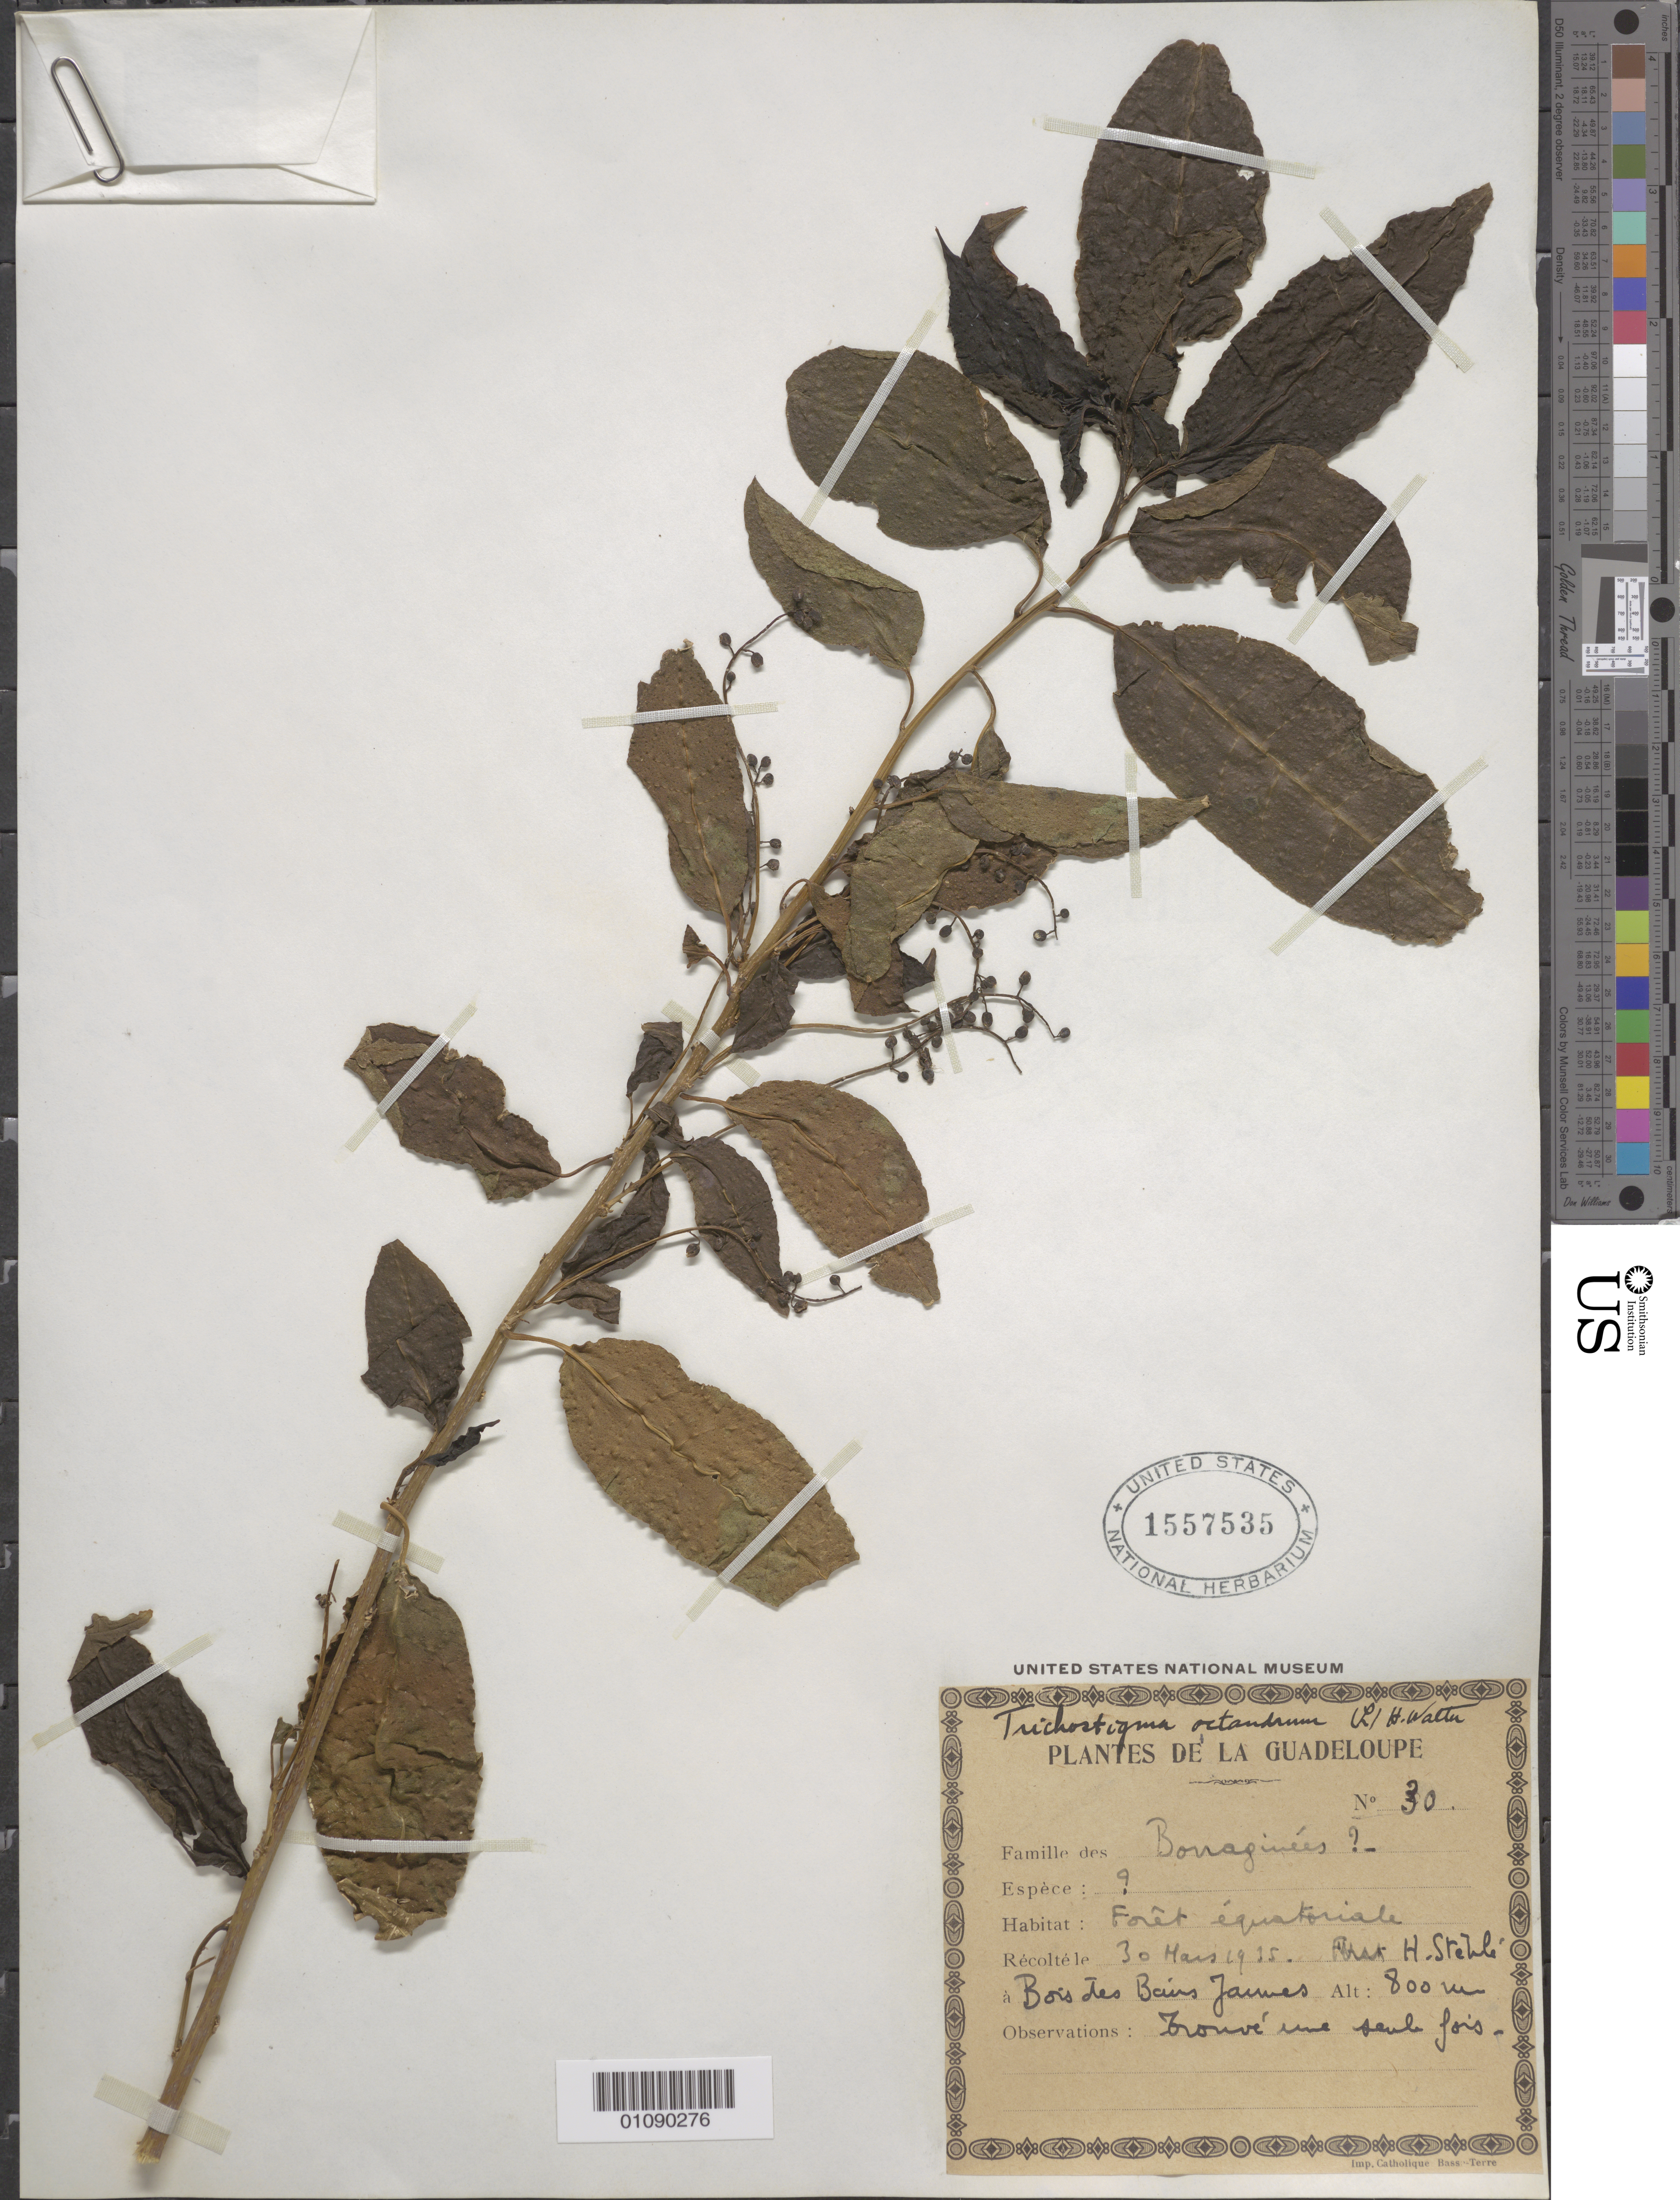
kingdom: Plantae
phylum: Tracheophyta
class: Magnoliopsida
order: Caryophyllales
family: Phytolaccaceae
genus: Trichostigma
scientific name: Trichostigma octandrum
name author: (L.) H. Walter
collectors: H. Stehlé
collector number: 30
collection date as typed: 30 Mar 1935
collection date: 1935-03-30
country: Guadeloupe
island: Basse Terre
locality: Bois des Bains Jaunes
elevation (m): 800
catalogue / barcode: US 1557535